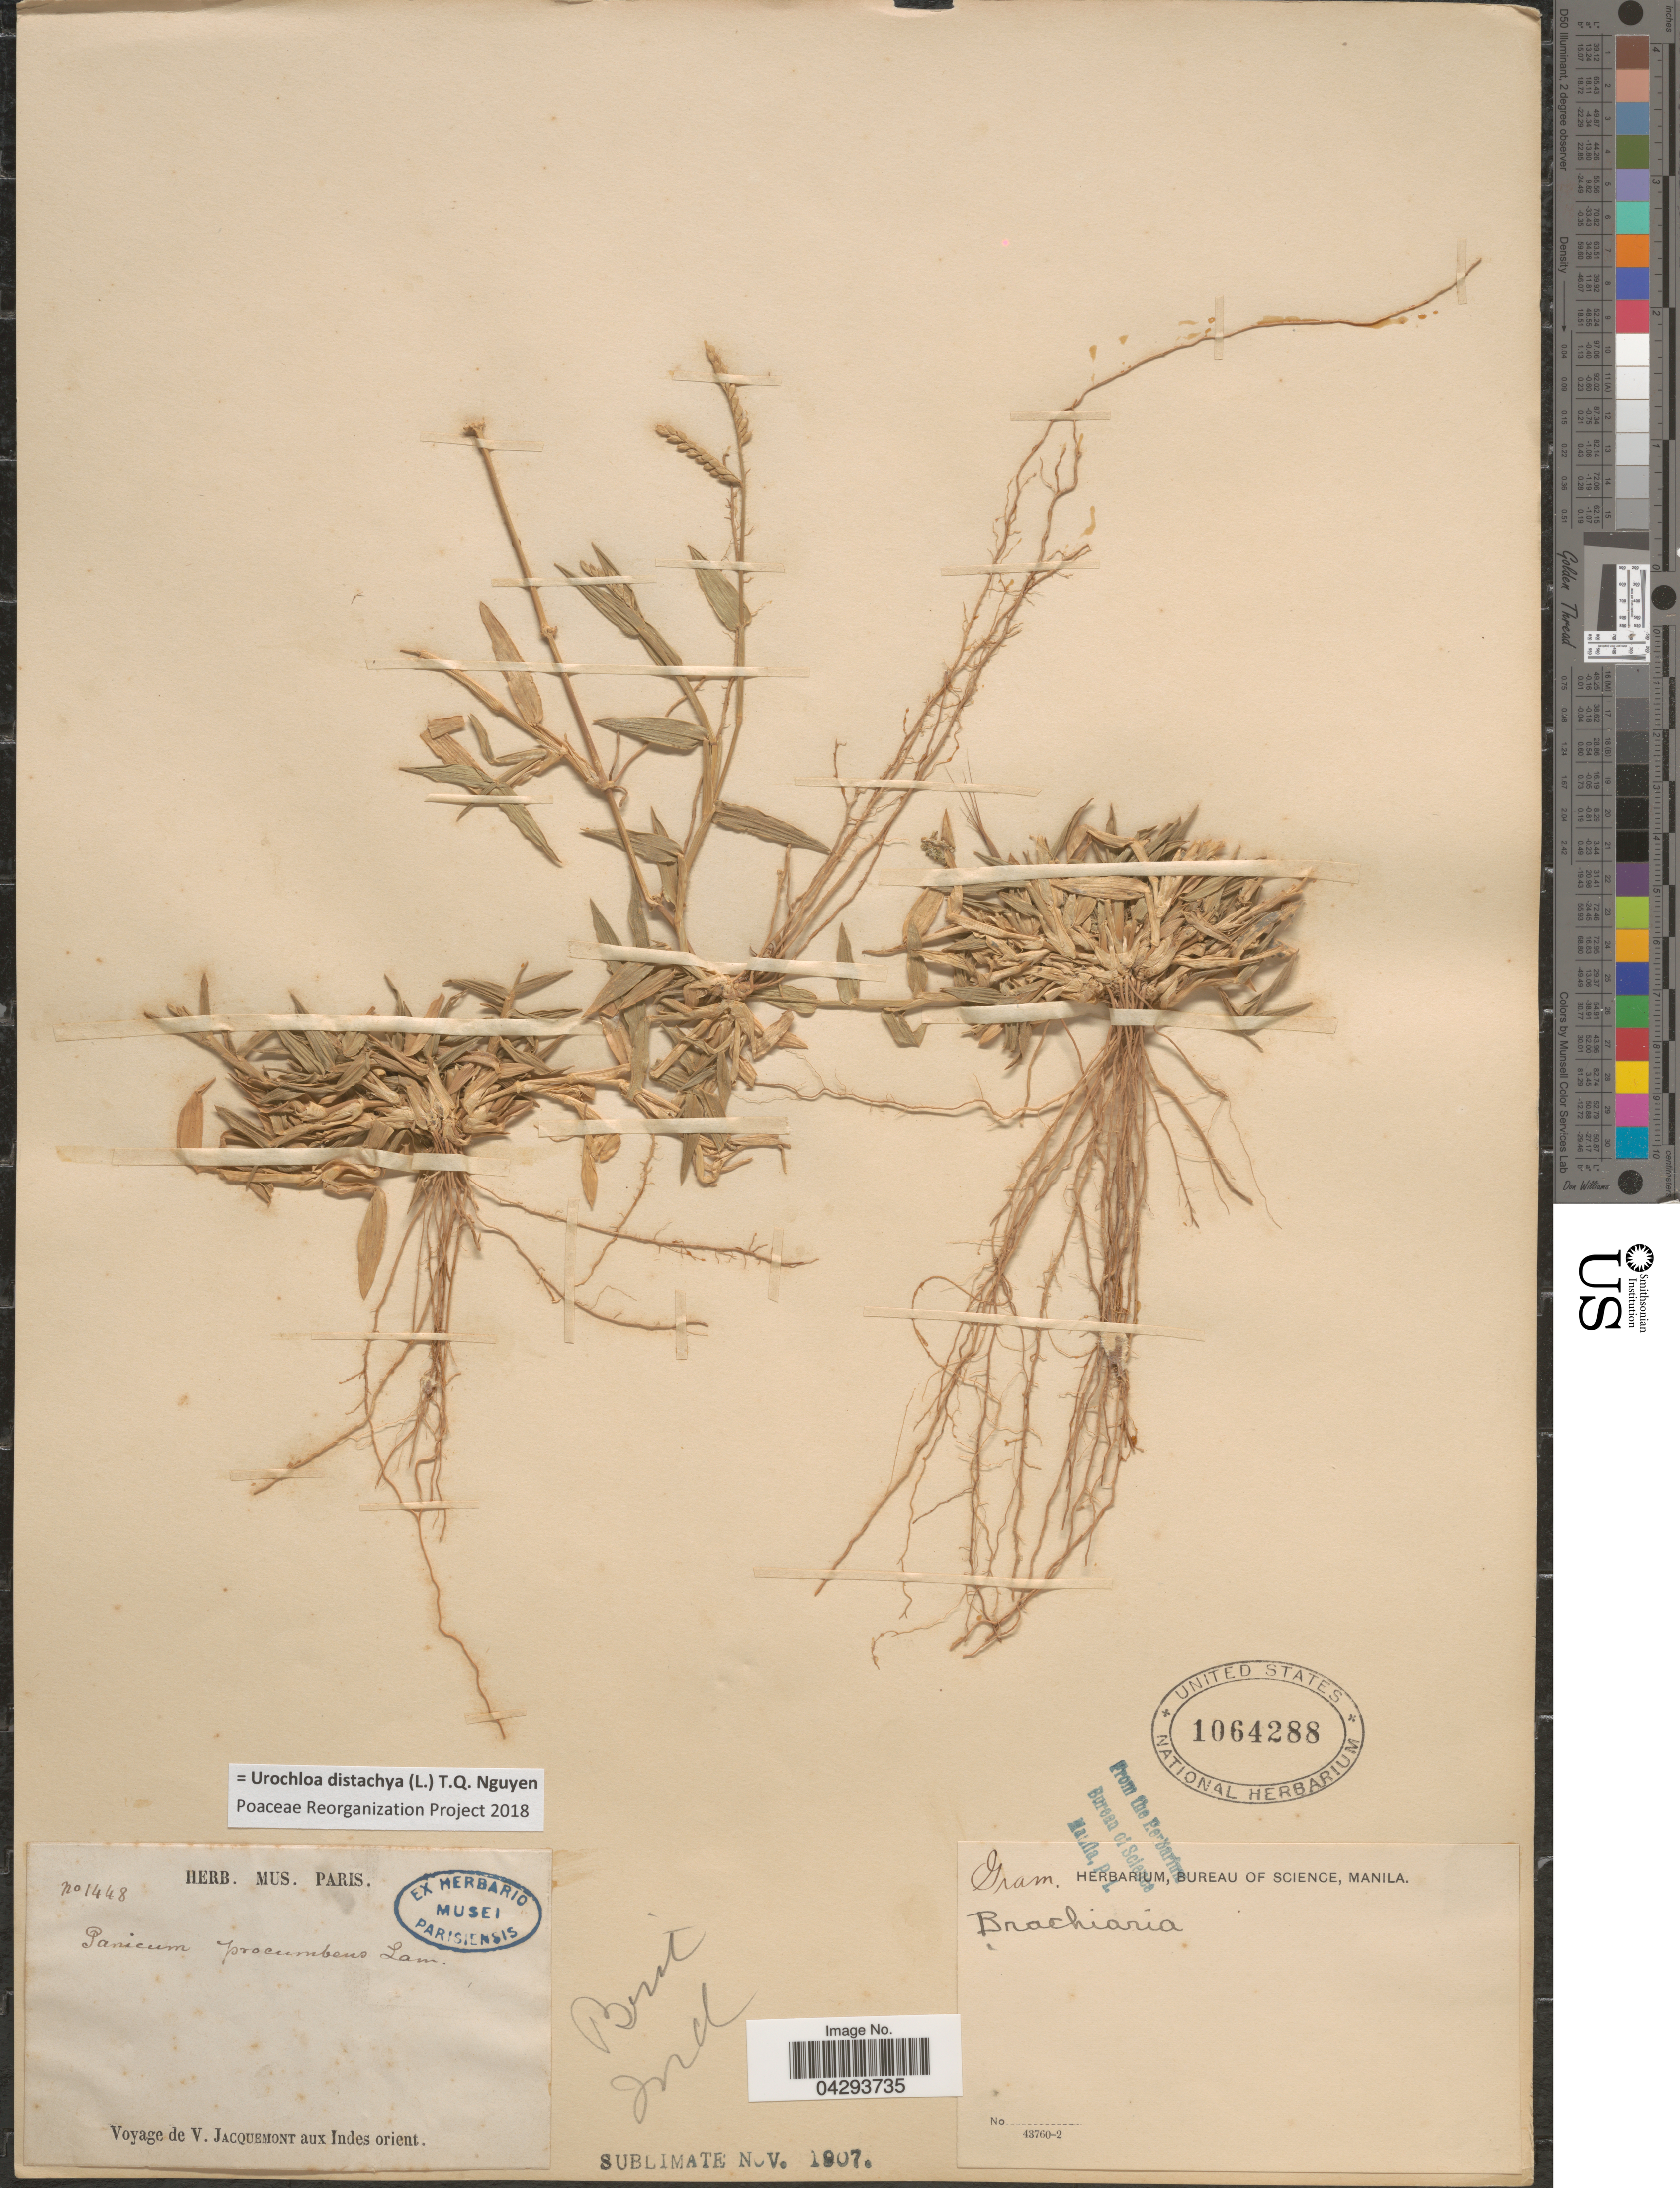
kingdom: Plantae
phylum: Tracheophyta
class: Liliopsida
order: Poales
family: Poaceae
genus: Urochloa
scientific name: Urochloa distachya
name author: (L.) T.Q. Nguyen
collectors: V. Jacquemont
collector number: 1448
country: British Indian Ocean Territory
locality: Brti. Ind. Voyage de V. Jacquemont aux Indes orient.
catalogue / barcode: US 1064288